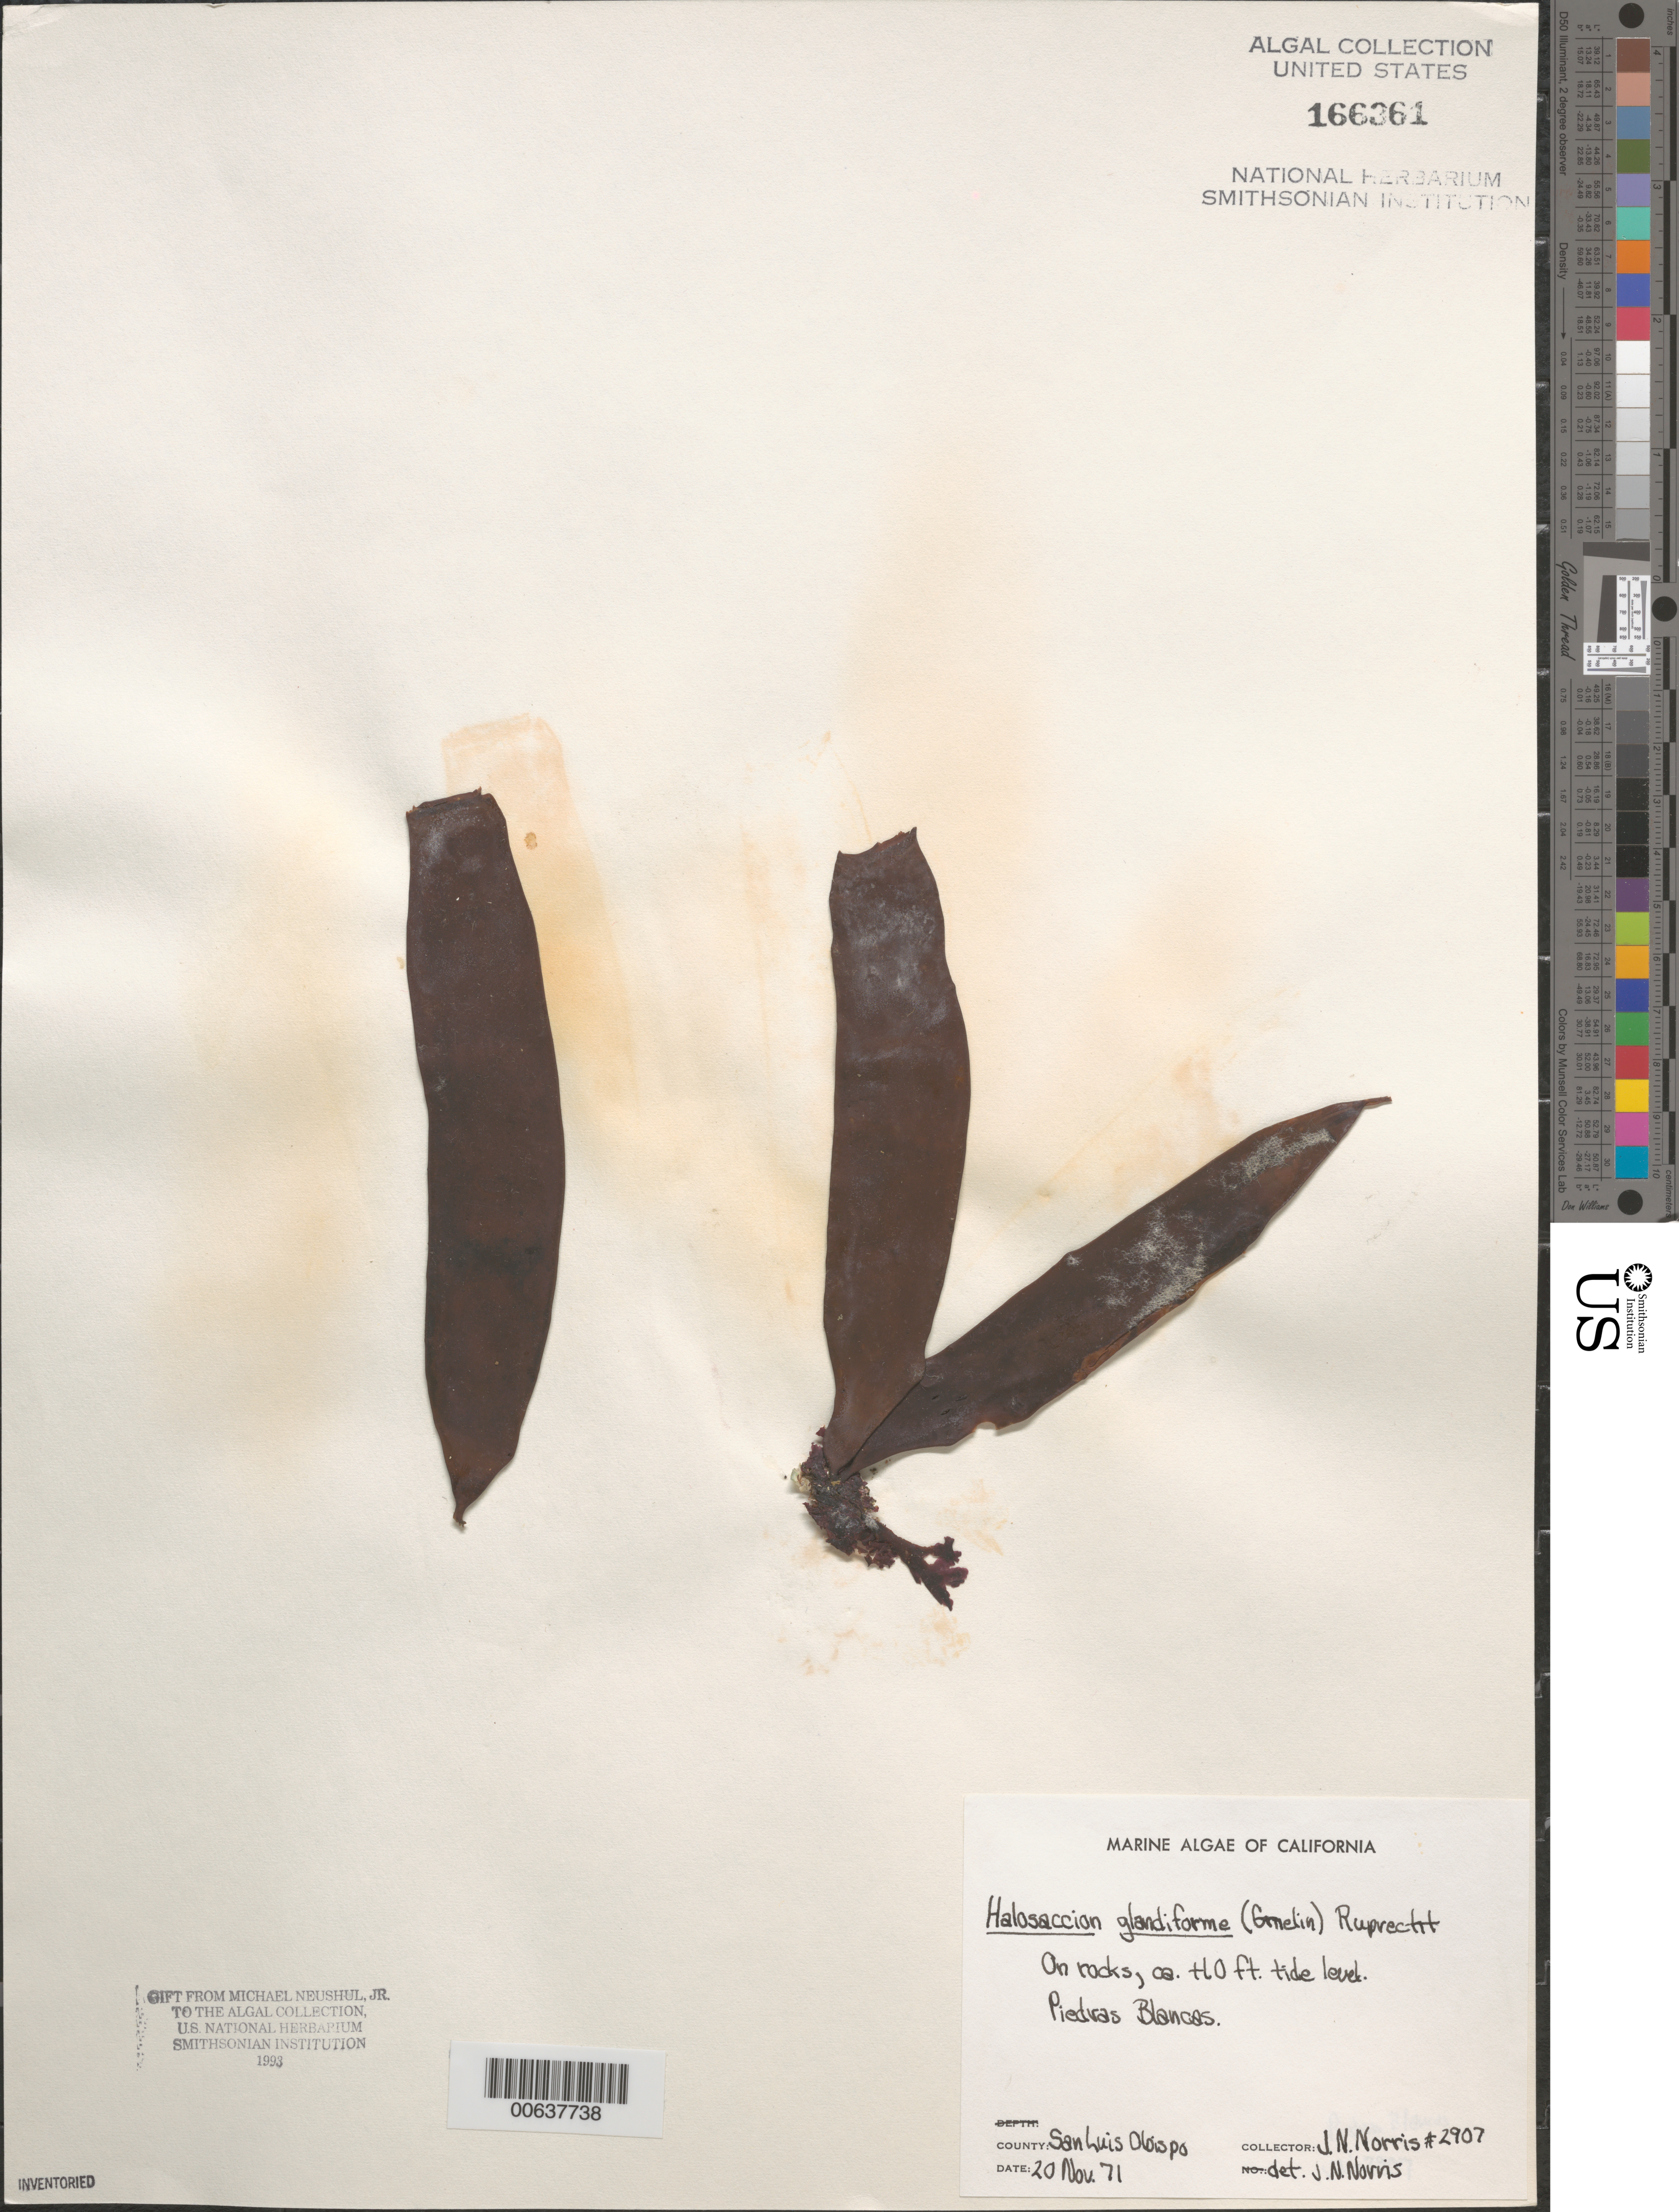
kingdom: Plantae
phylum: Rhodophyta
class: Florideophyceae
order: Palmariales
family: Palmariaceae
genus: Halosaccion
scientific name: Halosaccion glandiforme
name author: (S.G. Gmel.) Rupr.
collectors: J. N. Norris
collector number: JN-2907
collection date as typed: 20 Nov 1971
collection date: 1971-11-20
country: United States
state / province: California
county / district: San Luis Obispo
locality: Piedras Blancas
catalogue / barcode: US 166361